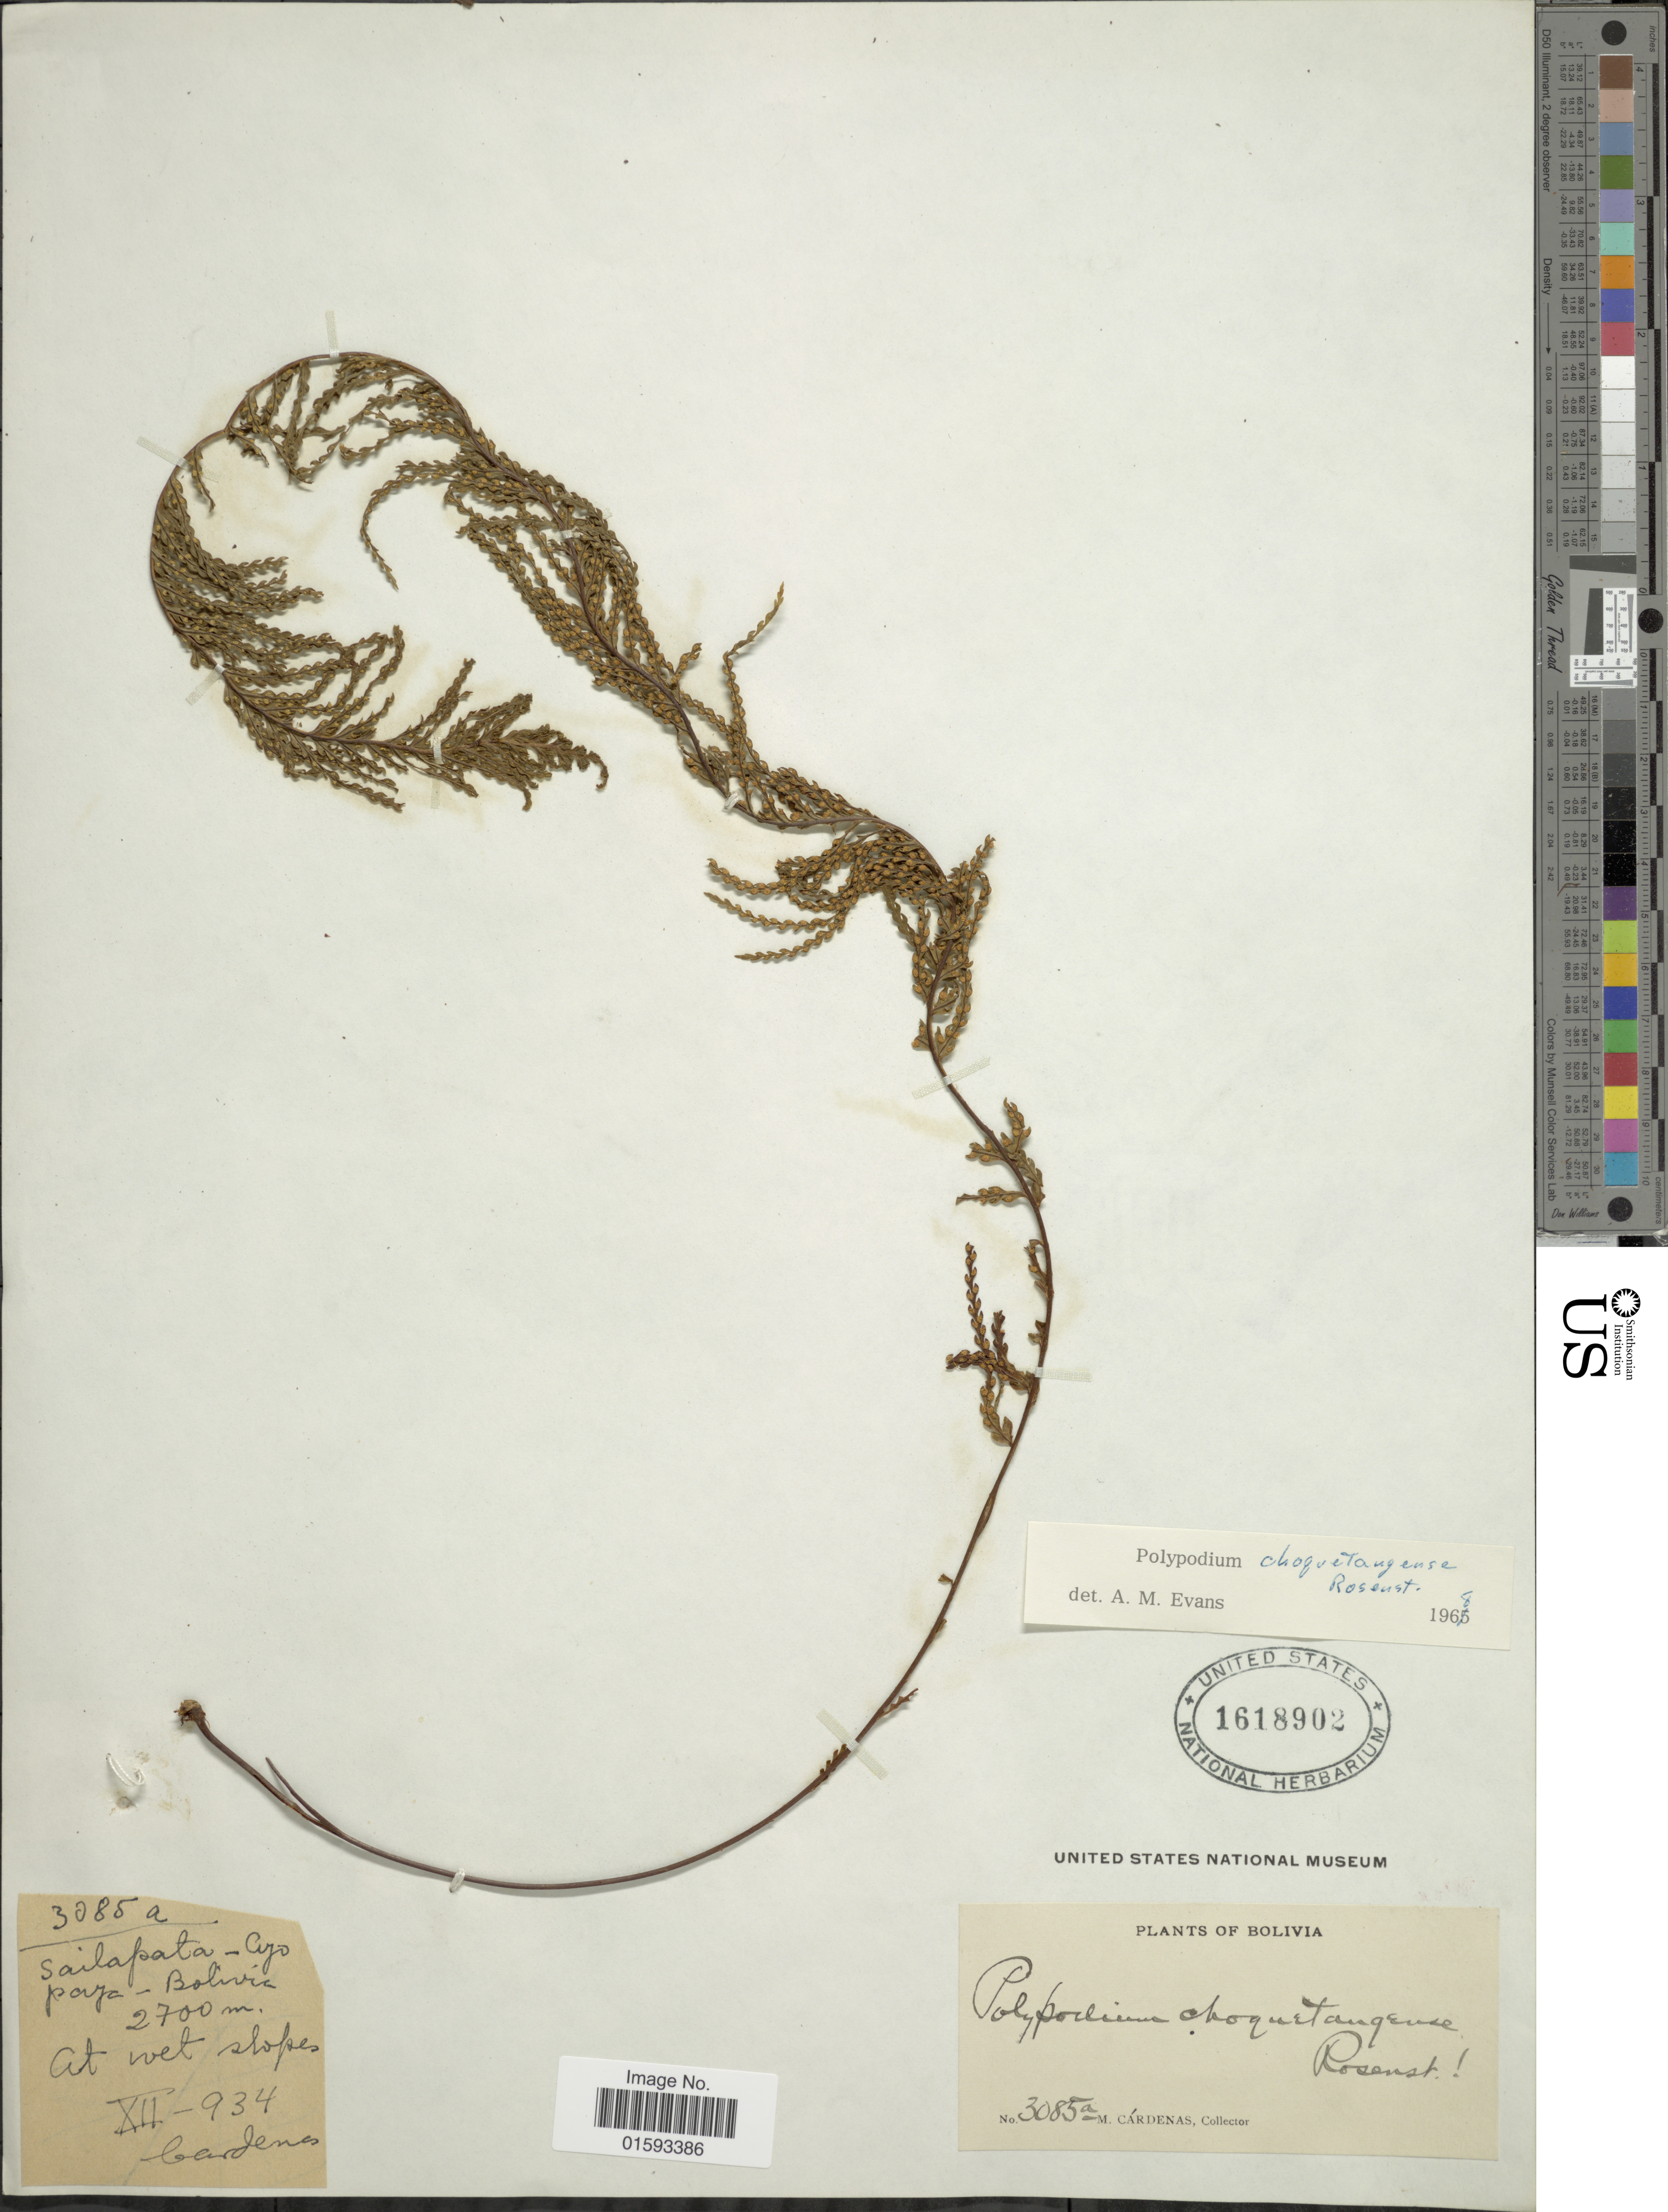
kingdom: Plantae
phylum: Tracheophyta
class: Polypodiopsida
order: Polypodiales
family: Polypodiaceae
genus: Pecluma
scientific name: Pecluma choquetangensis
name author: (Rosenst.) Price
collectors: M. Cárdenas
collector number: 3085a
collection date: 1934-12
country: Bolivia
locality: Sailapata - Ayopaya.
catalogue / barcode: US 1618902